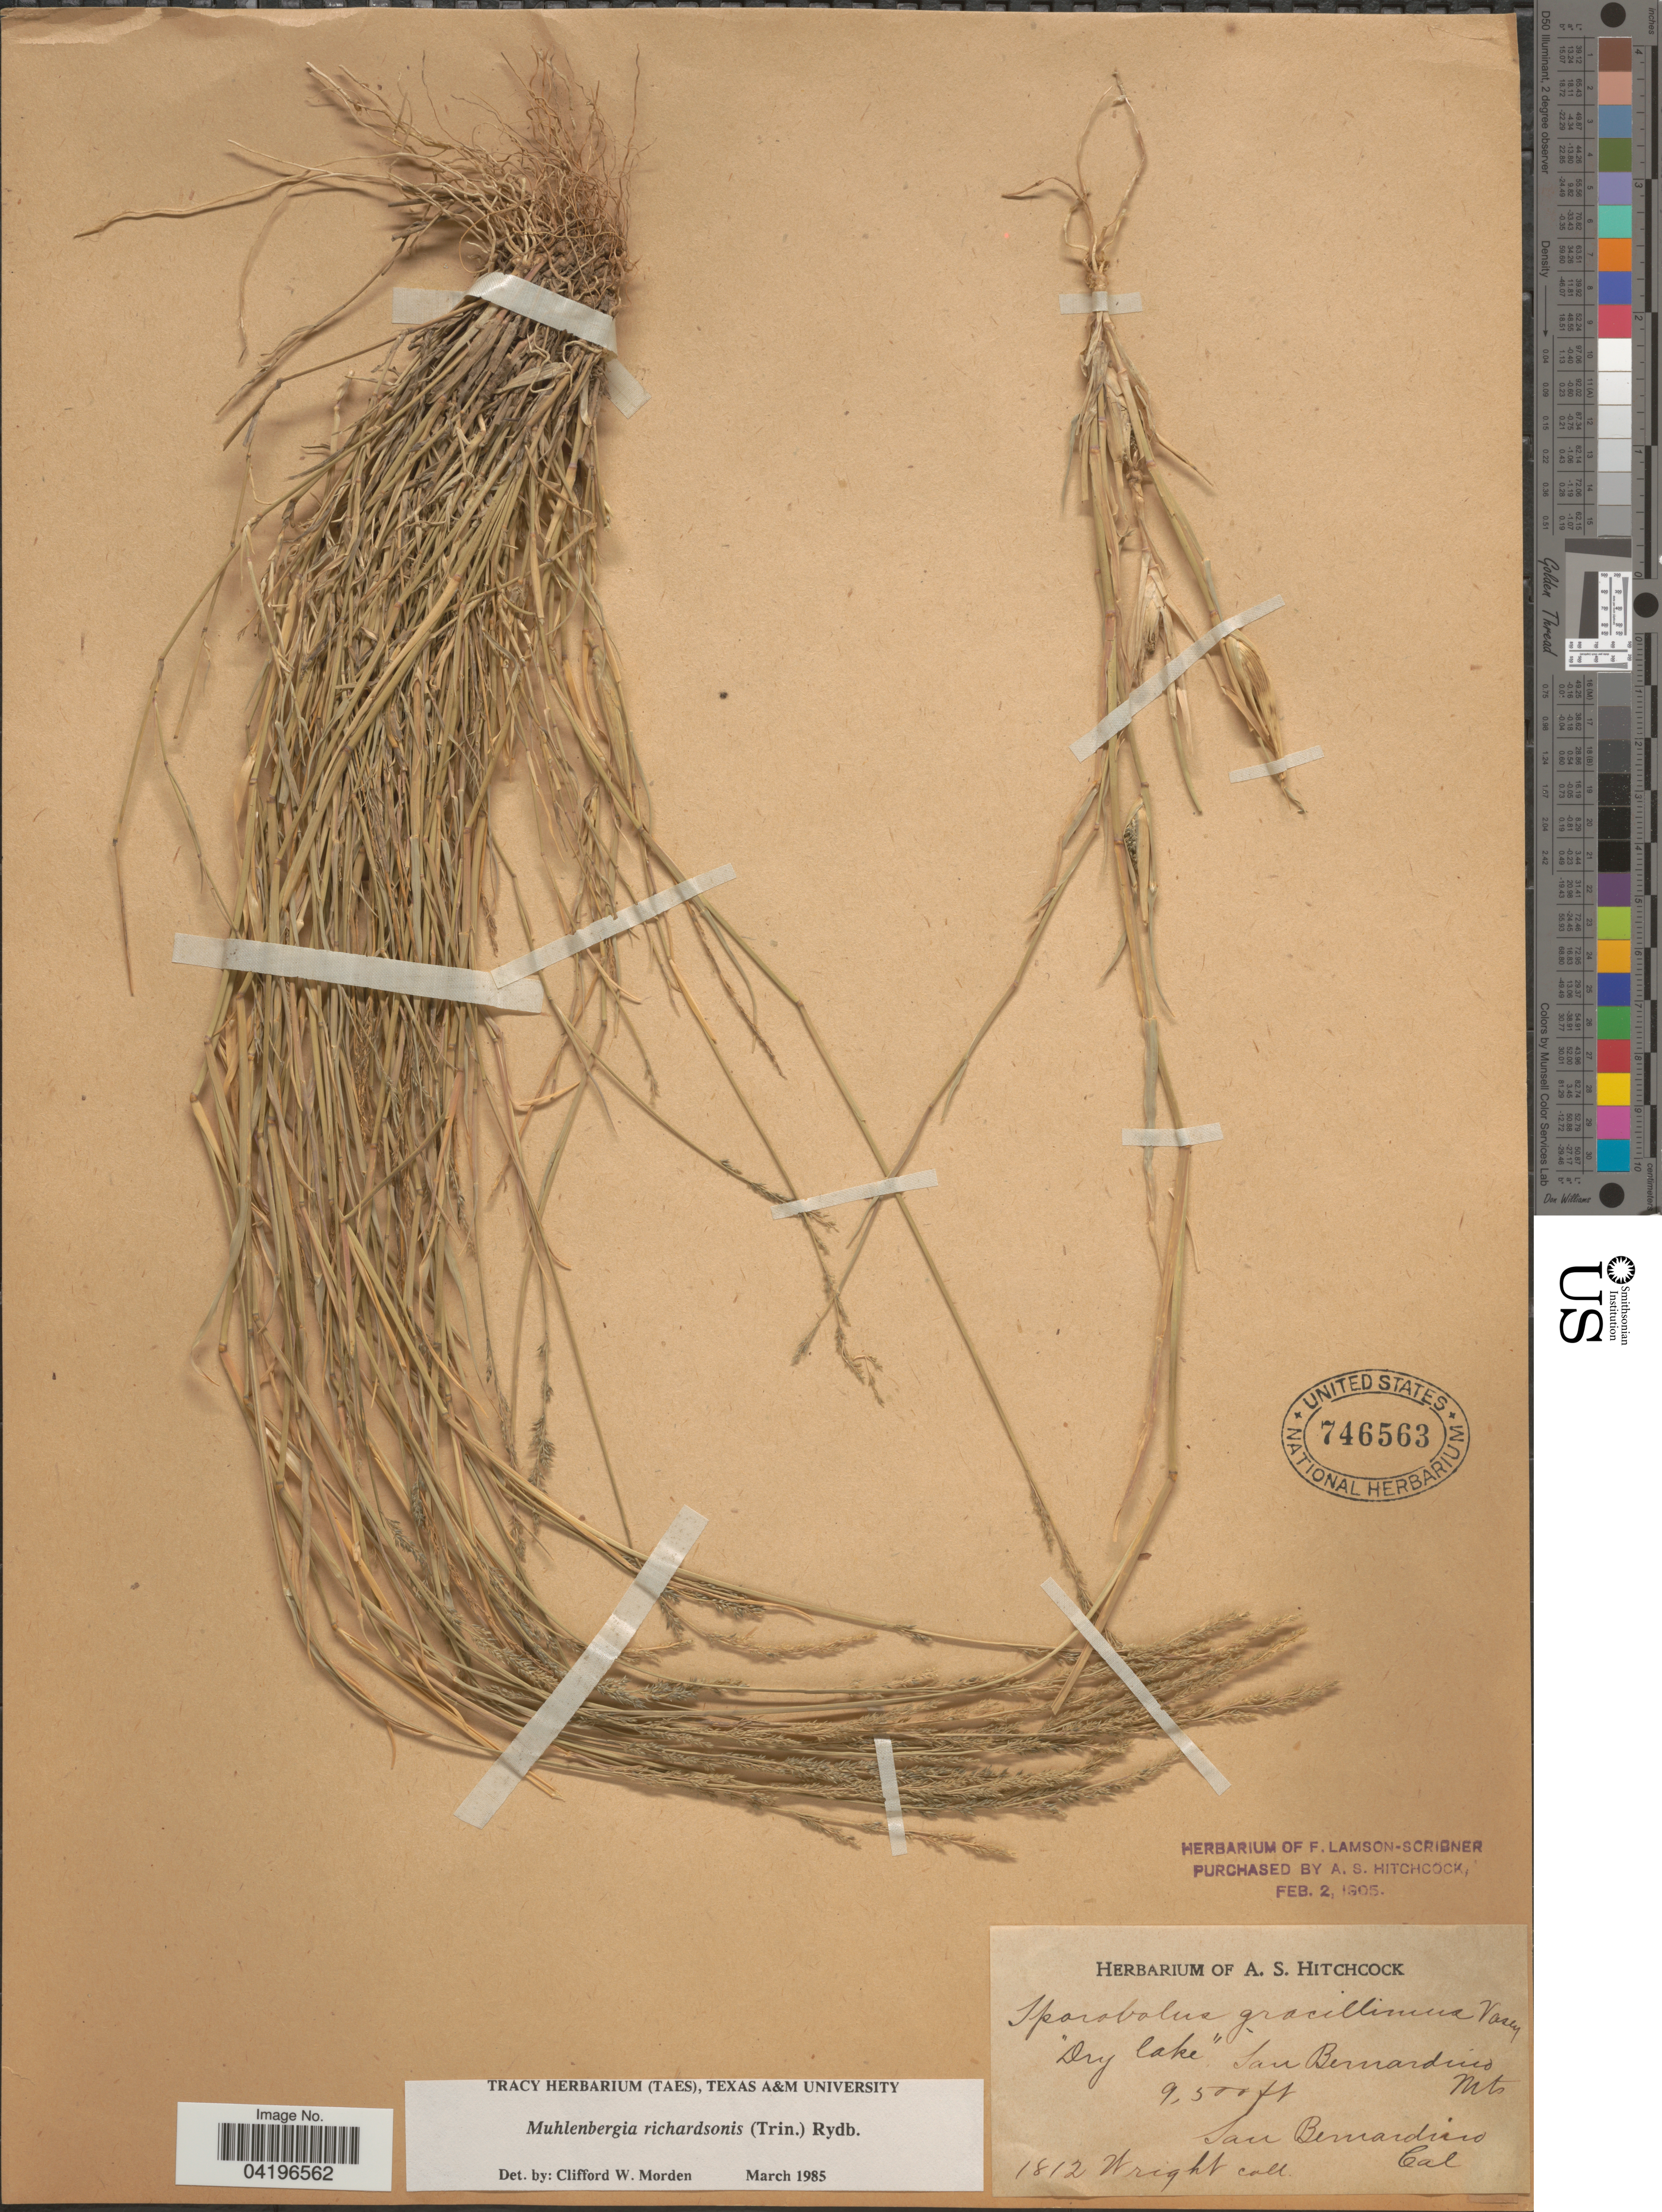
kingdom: Plantae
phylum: Tracheophyta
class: Liliopsida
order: Poales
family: Poaceae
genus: Muhlenbergia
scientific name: Muhlenbergia richardsonis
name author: (Trin.) Rydb.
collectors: Wright, --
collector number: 1812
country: United States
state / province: California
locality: Dry lake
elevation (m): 2896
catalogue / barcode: US 746563